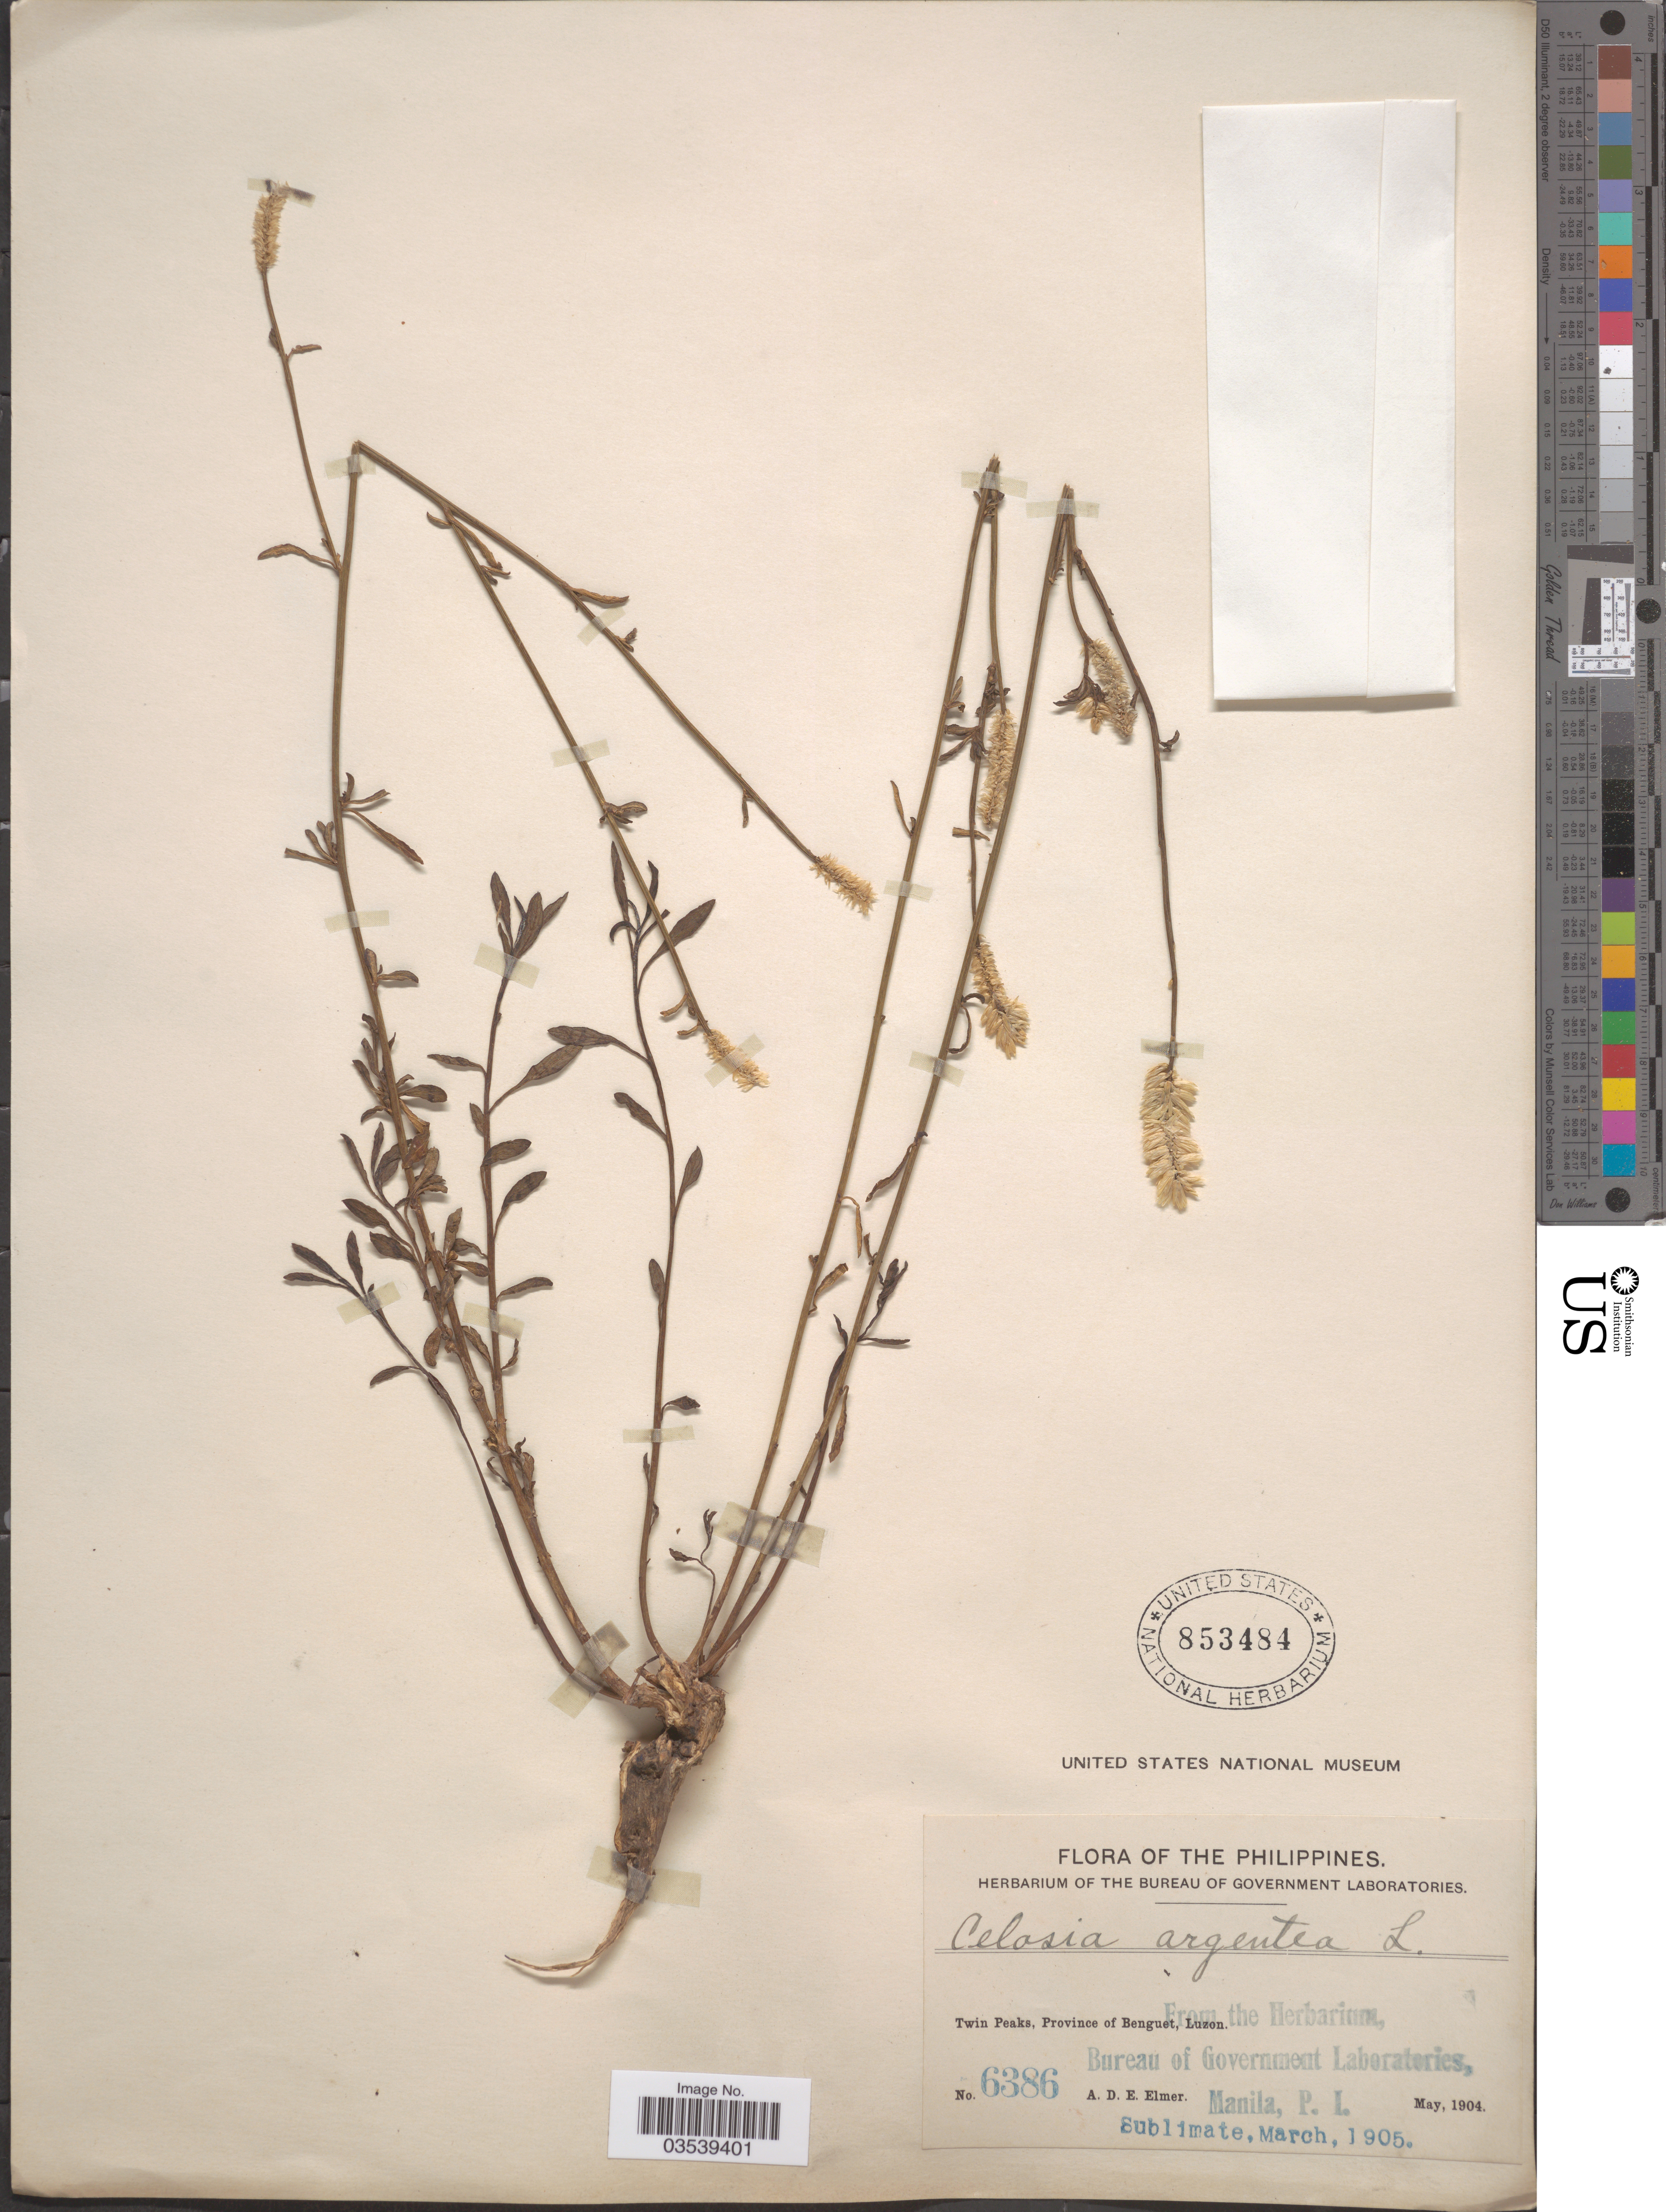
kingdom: Plantae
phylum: Tracheophyta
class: Magnoliopsida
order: Caryophyllales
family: Amaranthaceae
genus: Celosia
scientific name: Celosia argentea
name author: L.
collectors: A. D. E. Elmer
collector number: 6386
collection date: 1904-05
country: Philippines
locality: Twin Peaks, Province of Benguet, Luzon.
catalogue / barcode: US 853484